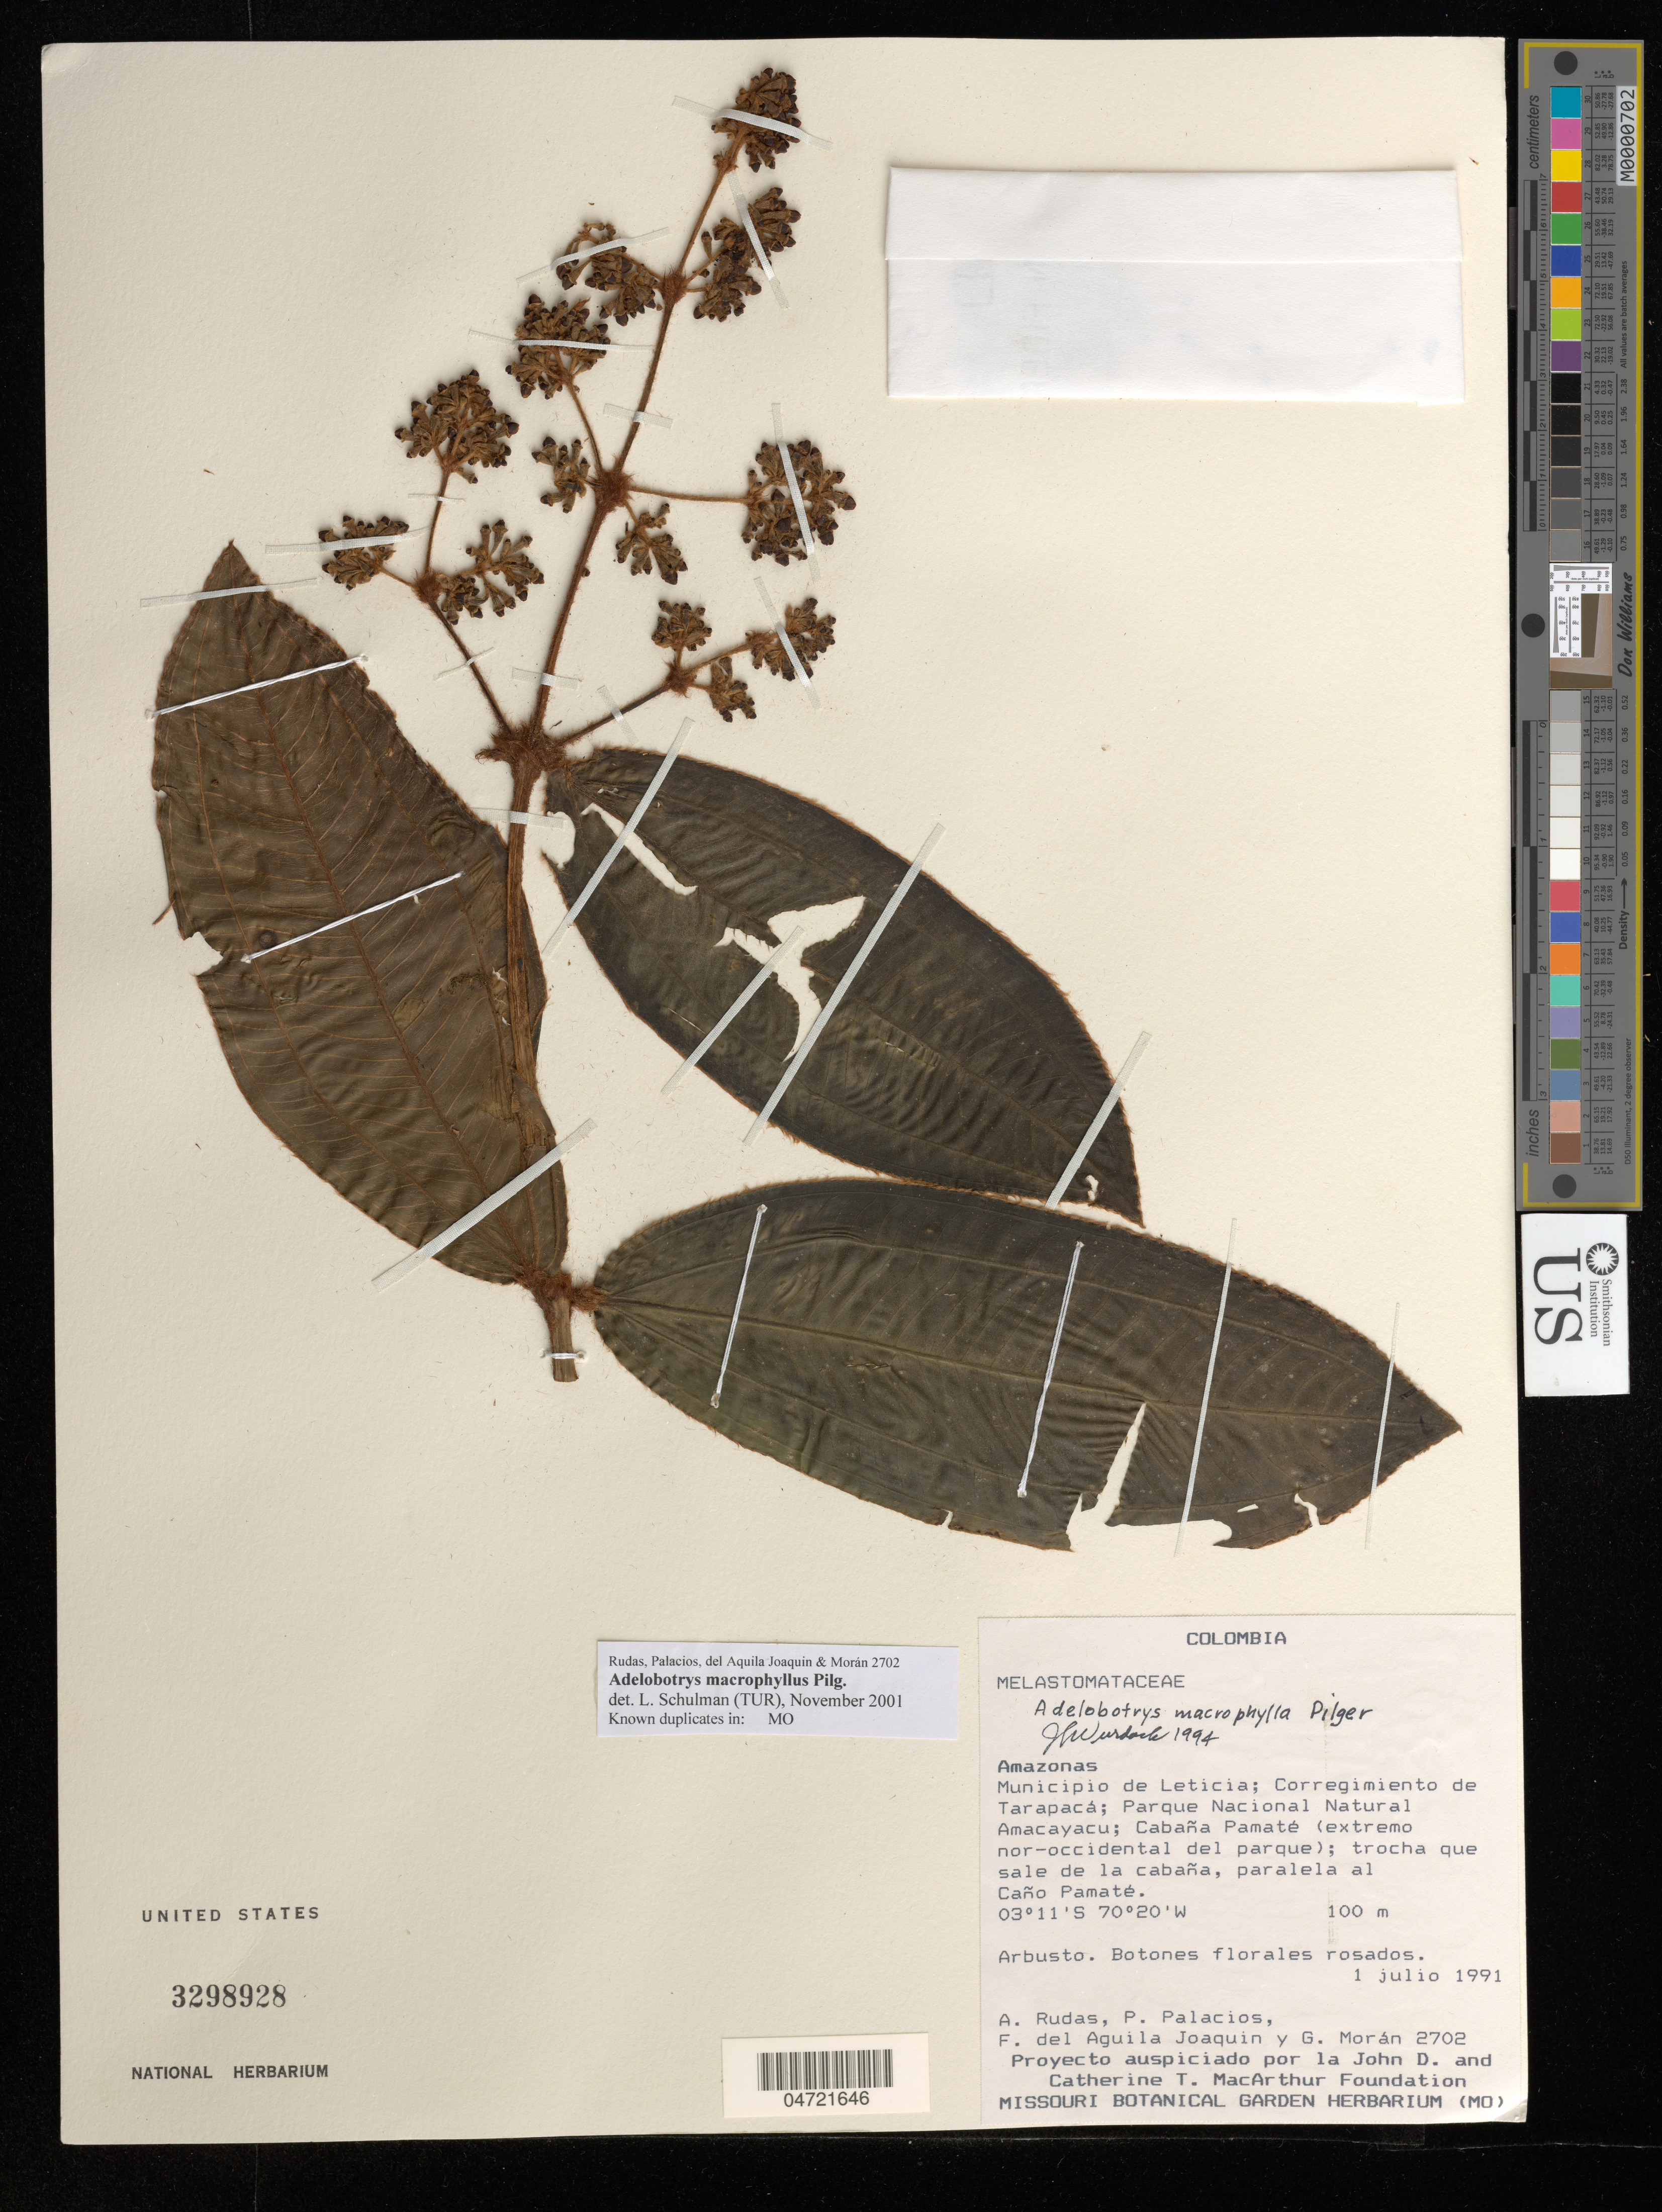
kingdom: Plantae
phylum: Tracheophyta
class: Magnoliopsida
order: Myrtales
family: Melastomataceae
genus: Adelobotrys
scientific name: Adelobotrys macrophyllus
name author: Pilg.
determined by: Schulman, Leif, (TUR), University of Turku (FINLAND)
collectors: A. Rudas & et al.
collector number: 2702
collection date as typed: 01 Jul 1991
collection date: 1991-07-01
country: Colombia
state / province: Amazônas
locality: Mpio. de Laticia; corregimiento de Tarapacá; Parque Nacional Natural Amacayacu; Cabaña Pamaté (extremo no-occidental del parque); trocha que sale de la cabaña, paralela al Caño Pamaté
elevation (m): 100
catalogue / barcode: US 3298928